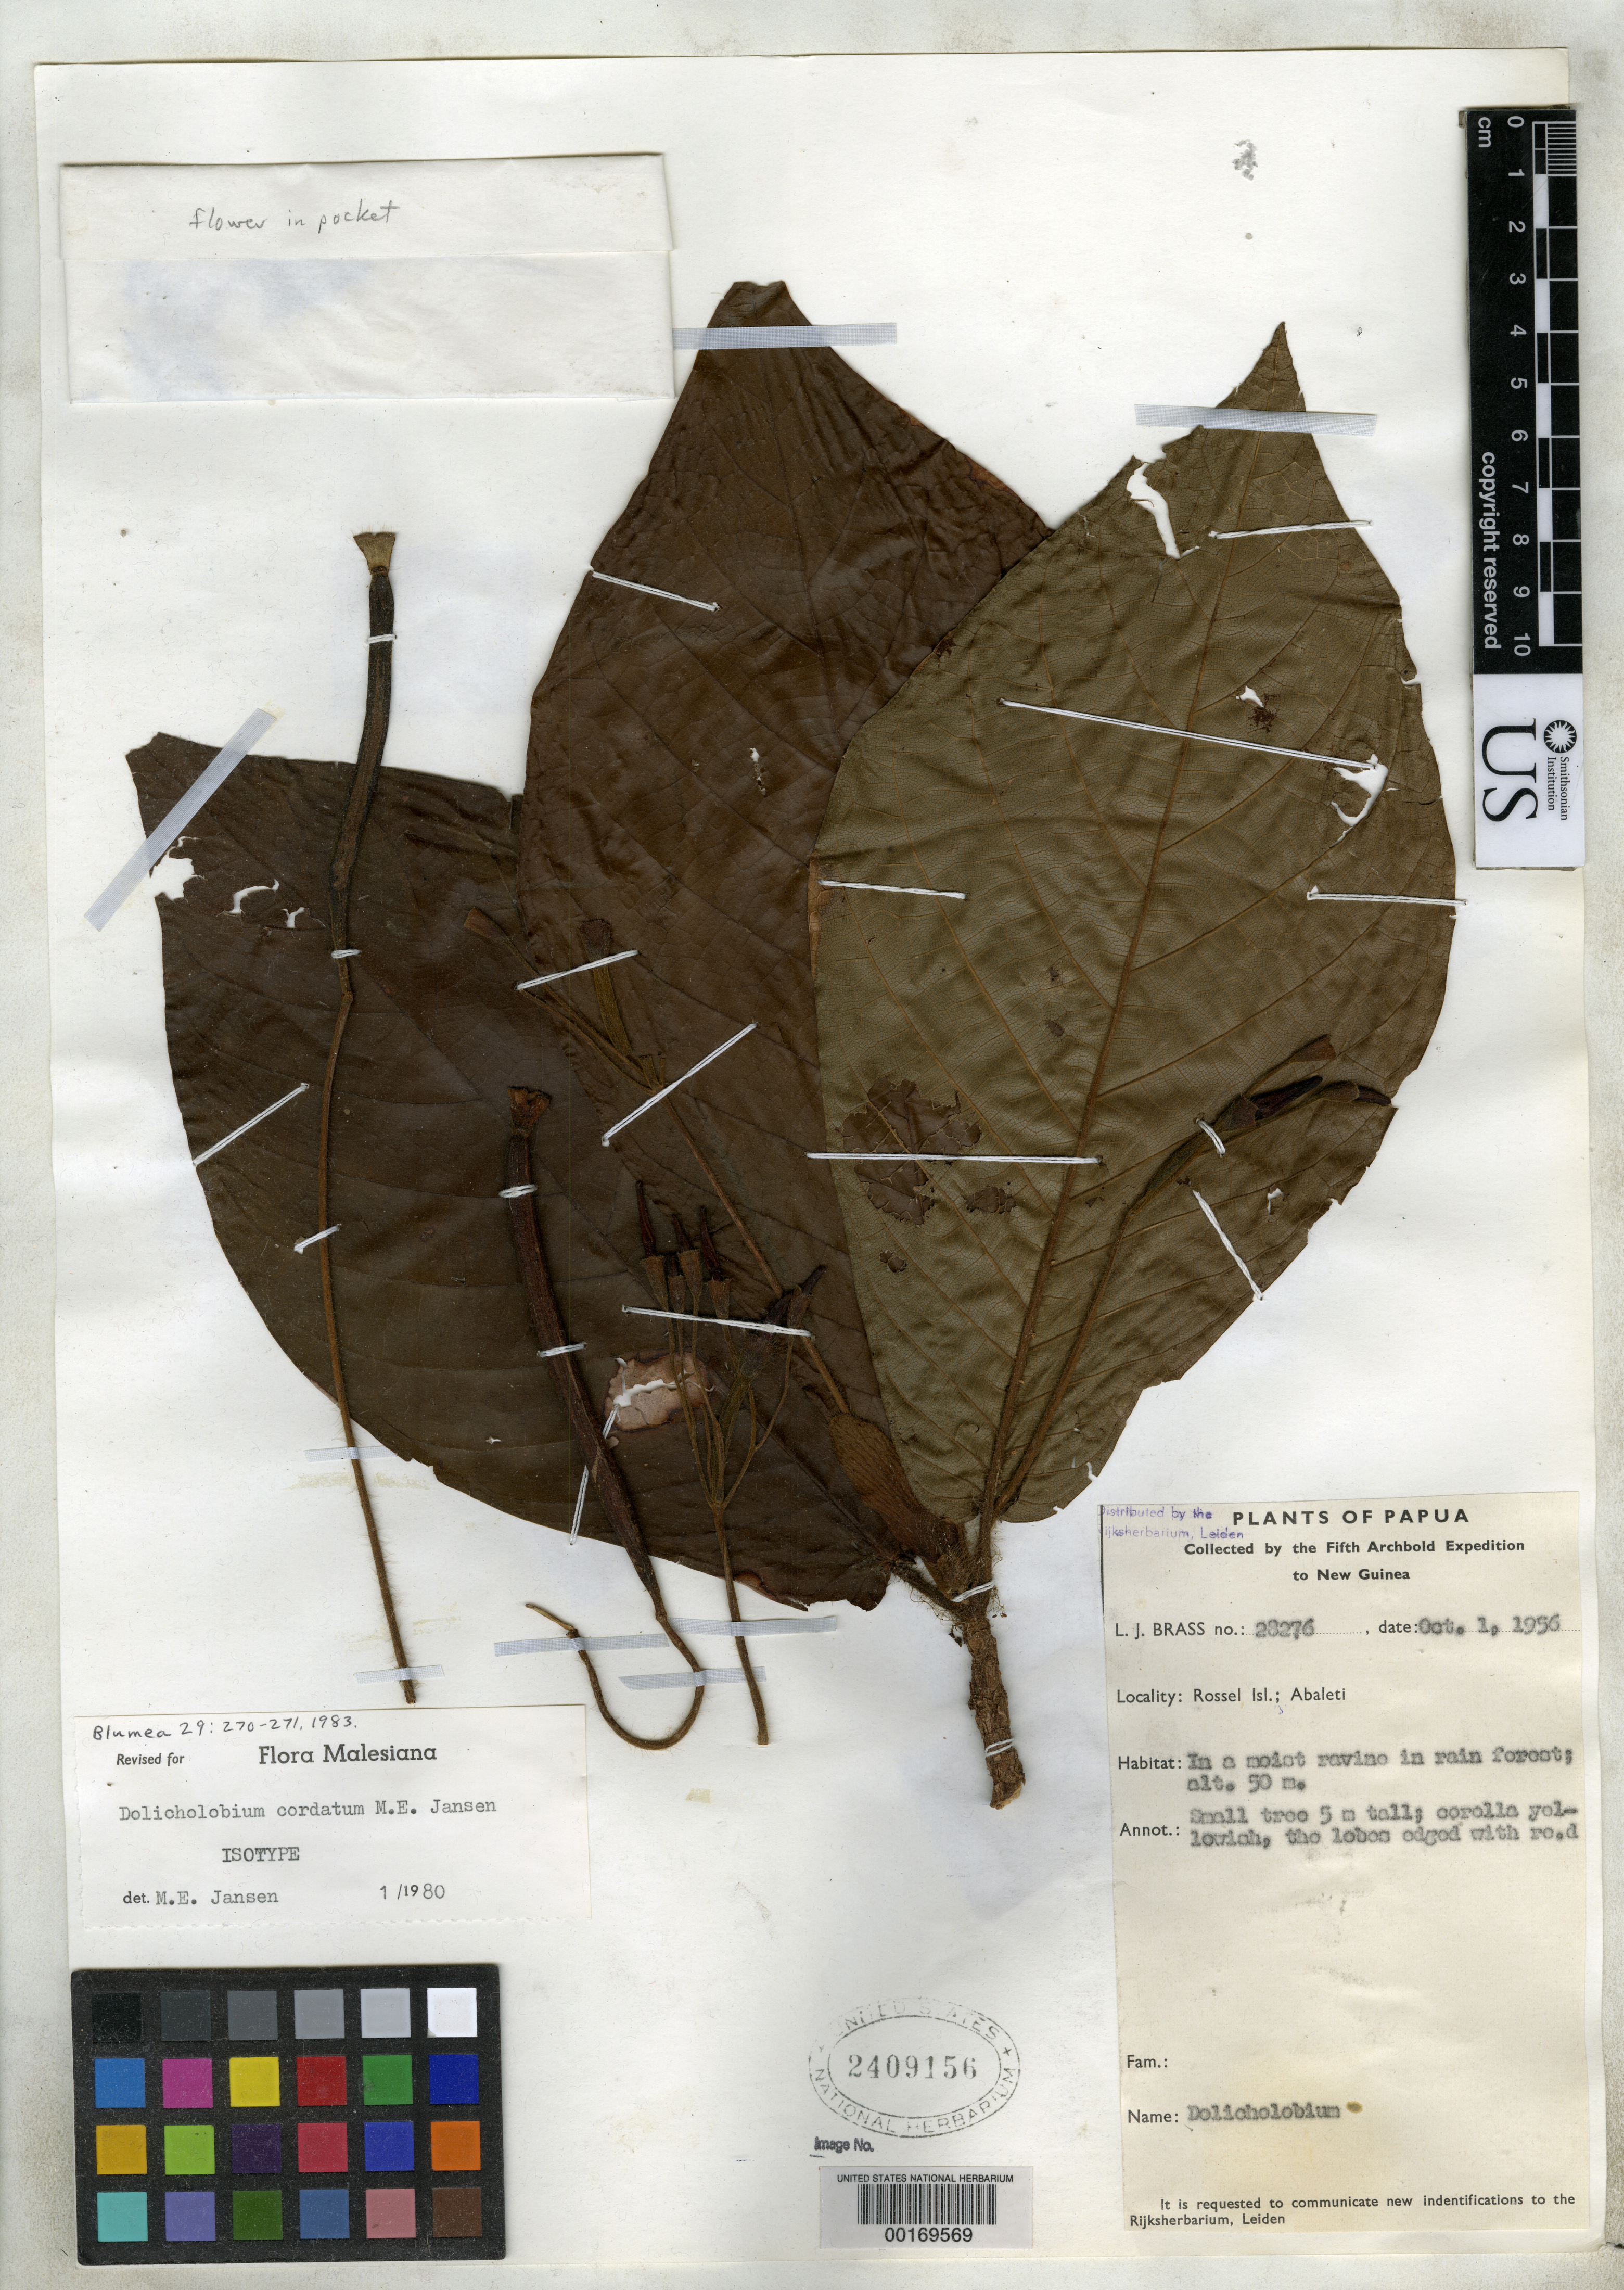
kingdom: Plantae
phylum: Tracheophyta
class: Magnoliopsida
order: Gentianales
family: Rubiaceae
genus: Dolicholobium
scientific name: Dolicholobium cordatum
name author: M. E. Jansen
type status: Isotype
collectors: L. J. Brass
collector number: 28276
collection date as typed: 01 Oct 1956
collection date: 1956-10-01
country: Papua New Guinea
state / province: Milne Bay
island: Rossel (Yela)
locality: Abaleti. [Louisade Arch.]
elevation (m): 50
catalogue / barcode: US 2409156